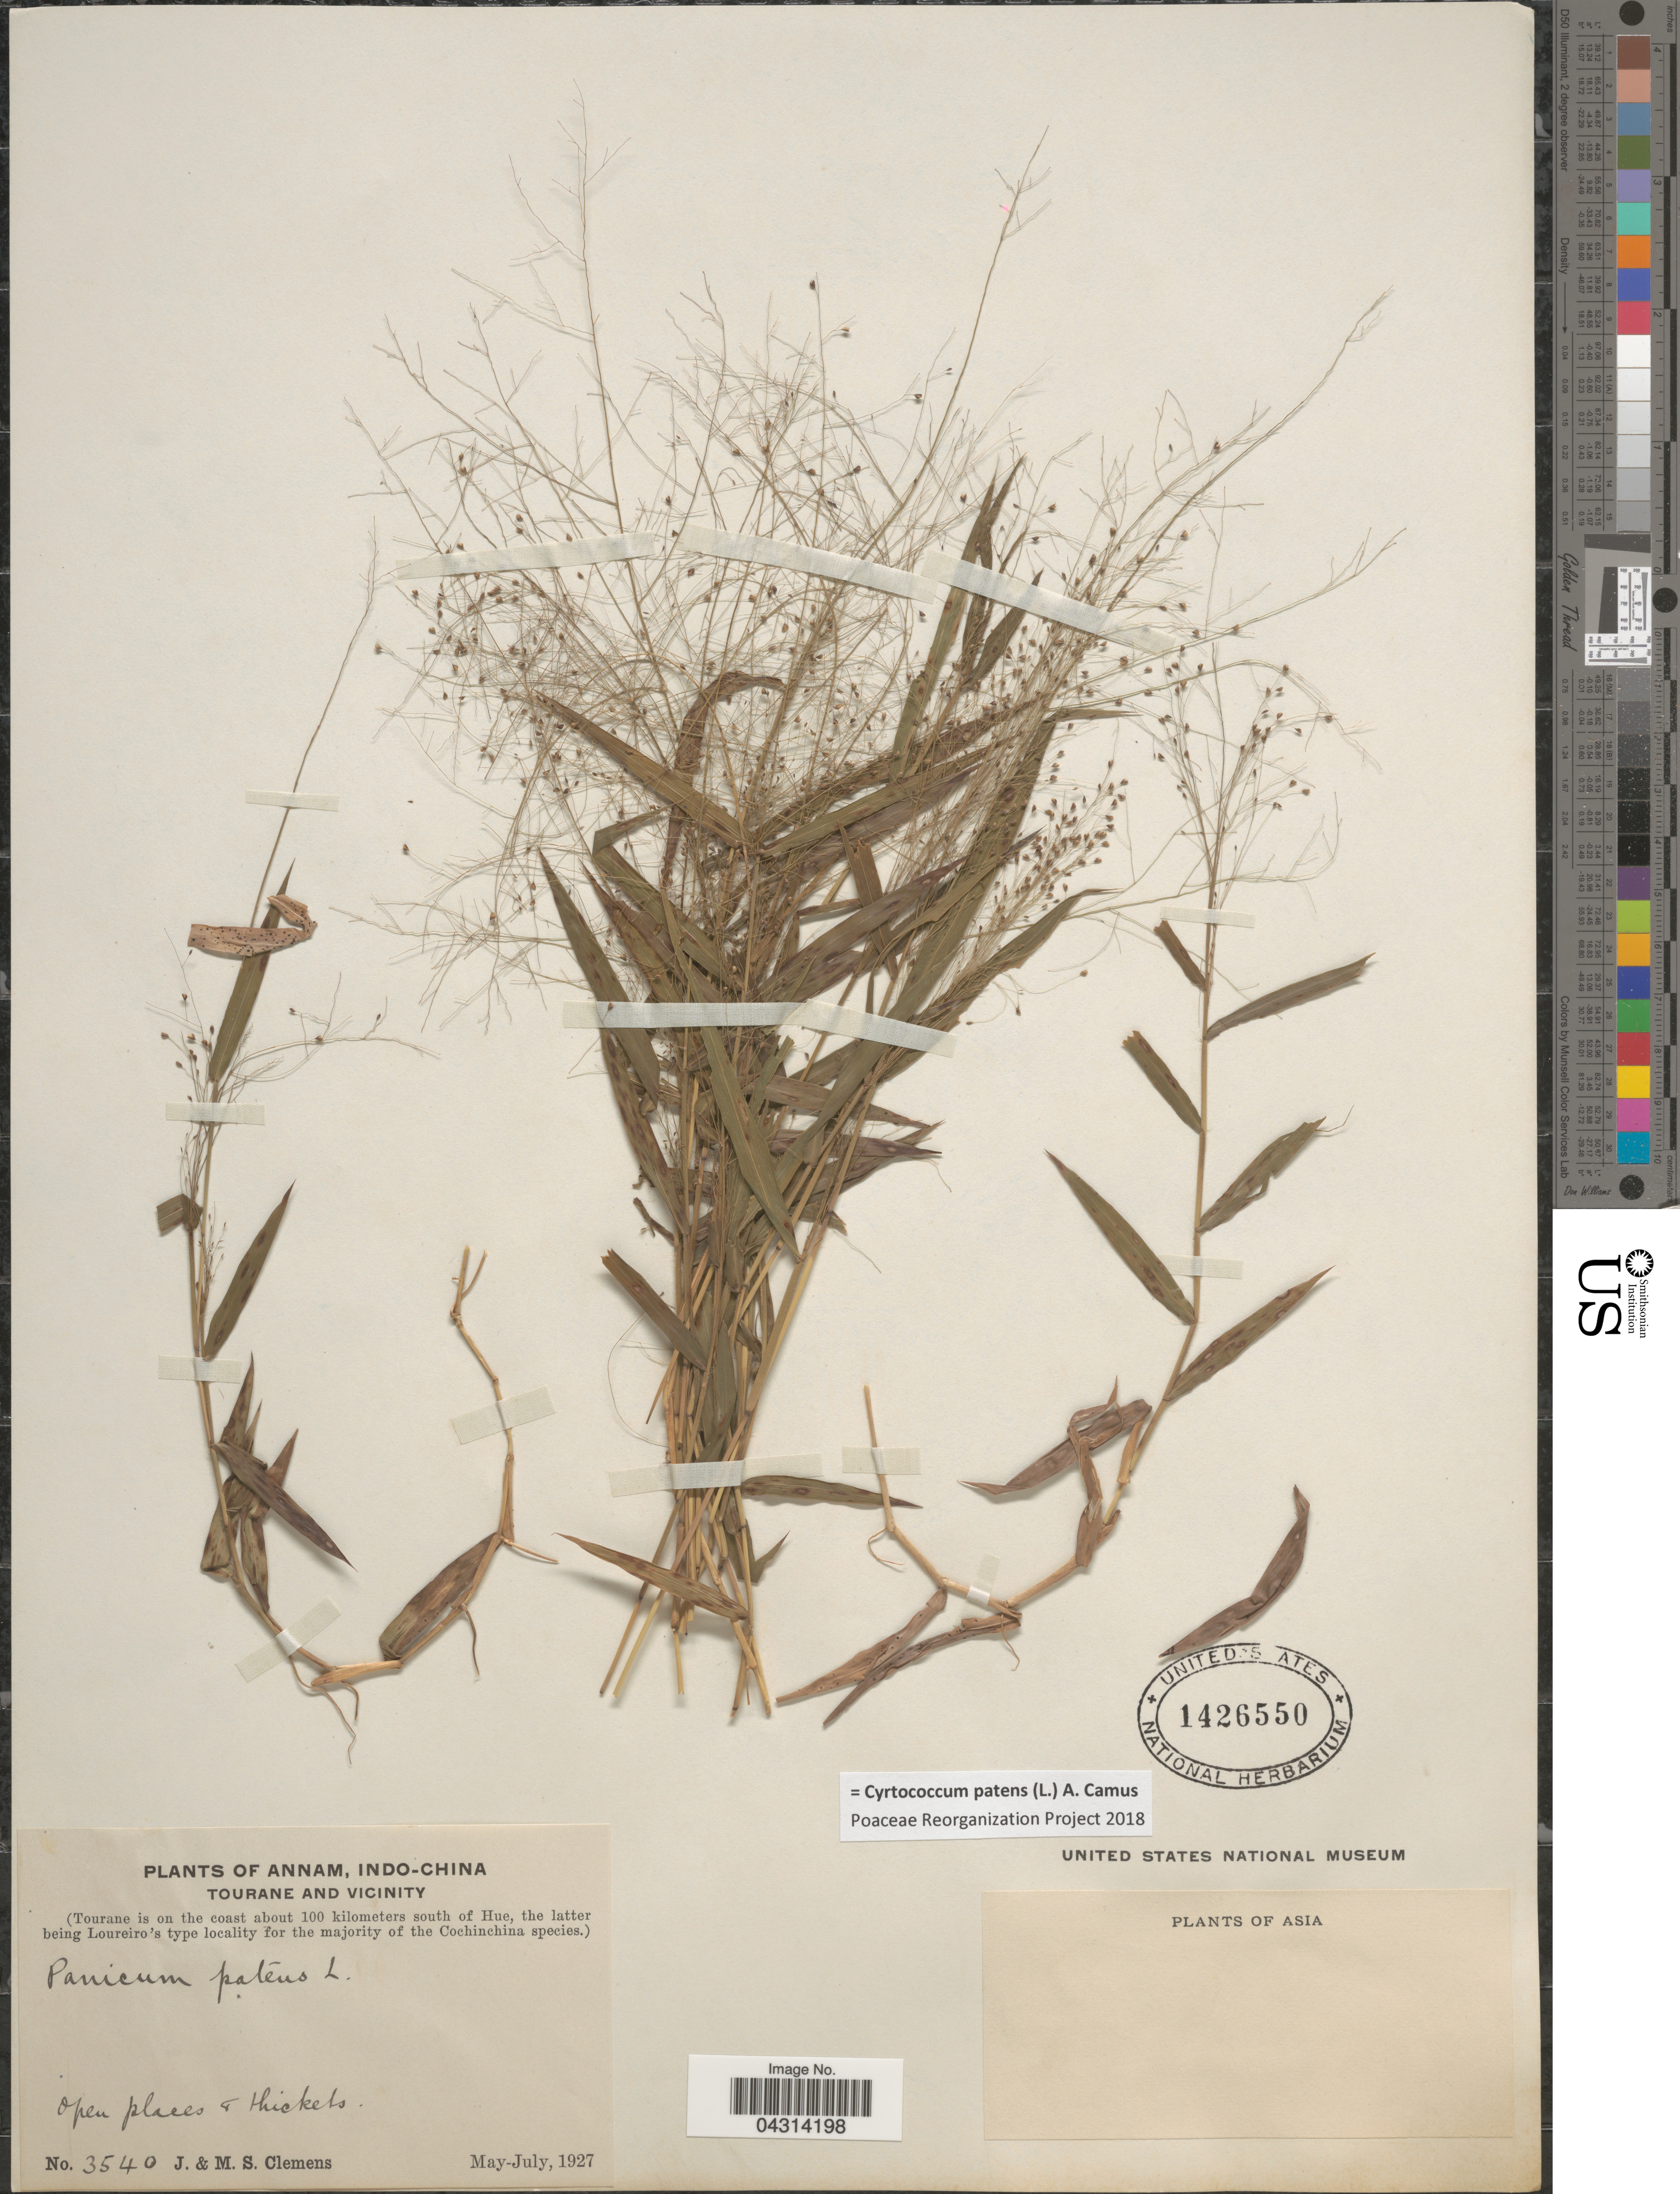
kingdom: Plantae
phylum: Tracheophyta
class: Liliopsida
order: Poales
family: Poaceae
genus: Cyrtococcum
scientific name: Cyrtococcum patens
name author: (L.) A. Camus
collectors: J. Clemens & M. S. Clemens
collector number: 3540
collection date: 1927-05/1927-07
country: Vietnam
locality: Asia. Annam, Indo-China. Tourane and vicinity. (Tourane is on the coast about 100 kilometers south of Hue, the latter being Loureiro's type locality for the majority of the Cochinchina species.)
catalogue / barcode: US 1426550